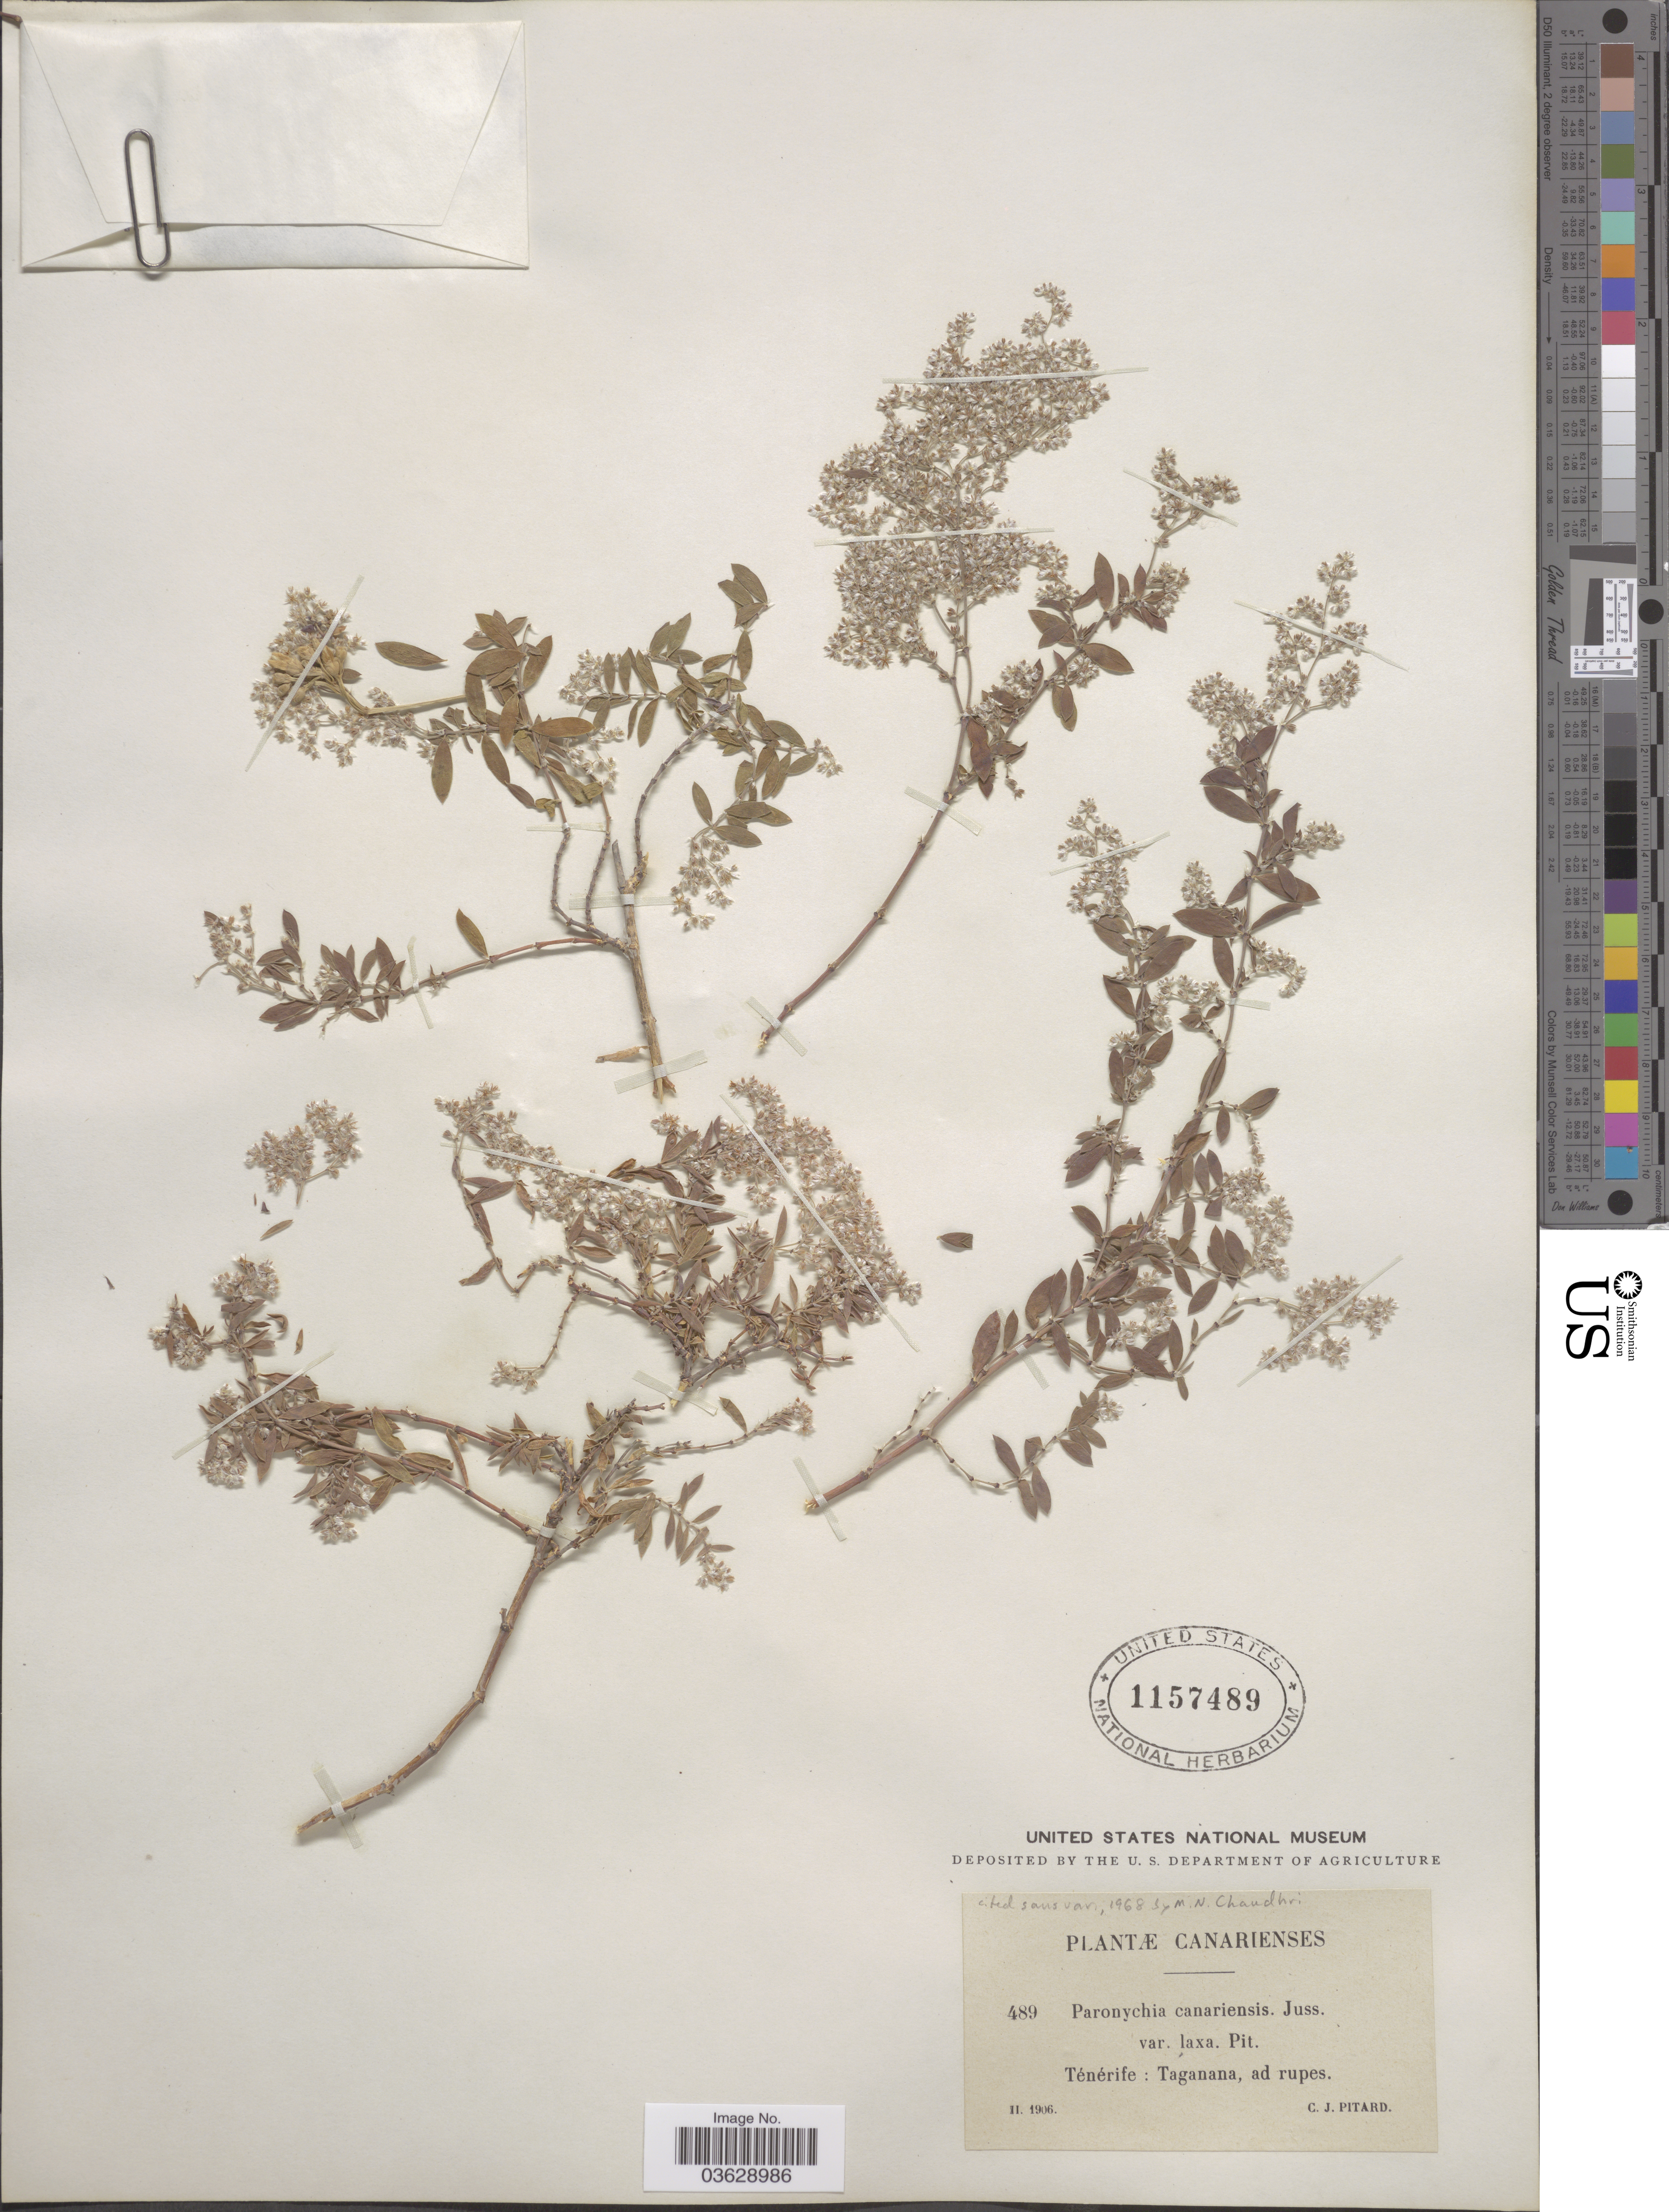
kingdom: Plantae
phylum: Tracheophyta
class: Magnoliopsida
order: Caryophyllales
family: Caryophyllaceae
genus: Paronychia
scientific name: Paronychia canariensis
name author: (L. f.) Link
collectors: C. Pitard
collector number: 489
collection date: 1906-02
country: Spain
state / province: Canarias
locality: Canarienses. Ténérife: Taganana, ad rupes.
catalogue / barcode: US 1157489